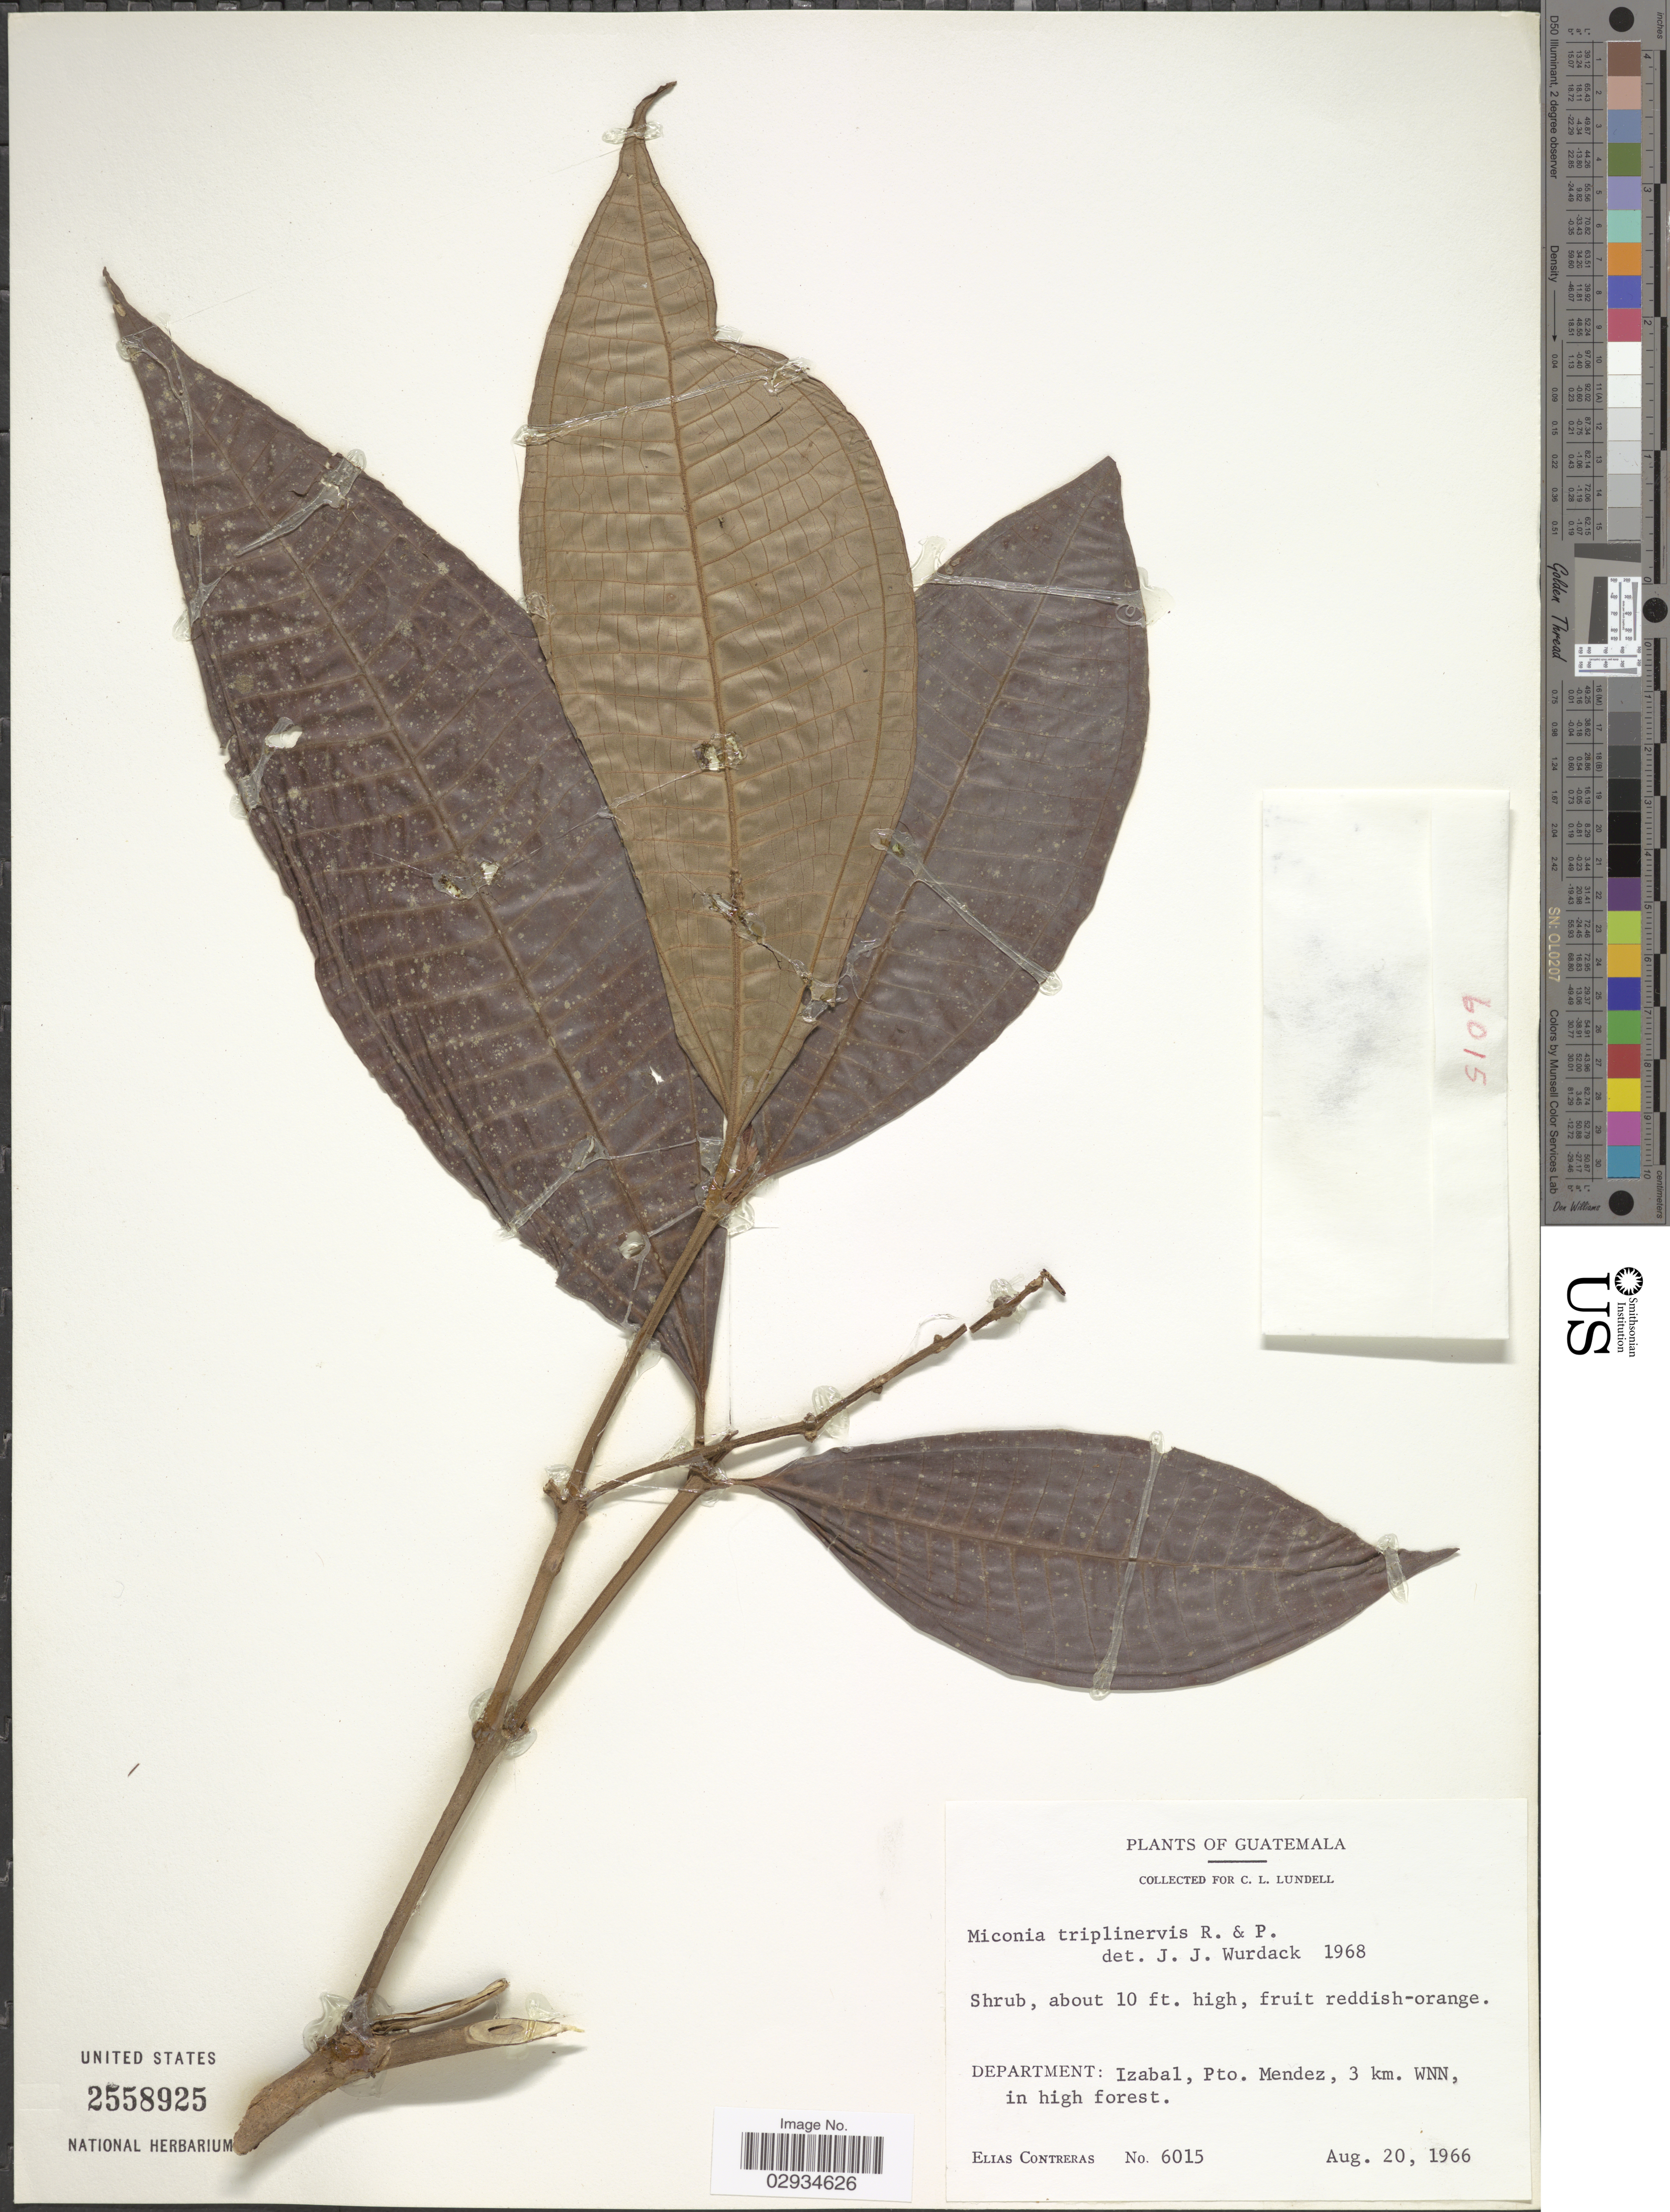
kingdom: Plantae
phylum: Tracheophyta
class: Magnoliopsida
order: Myrtales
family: Melastomataceae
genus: Miconia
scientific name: Miconia triplinervis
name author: Ruiz & Pav.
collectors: E. Contreras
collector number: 6015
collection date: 1966-08-20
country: Guatemala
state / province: Izabal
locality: Department: Izabal, Pto. Mendez, 3 km. WNN, in high forest.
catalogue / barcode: US 2558925